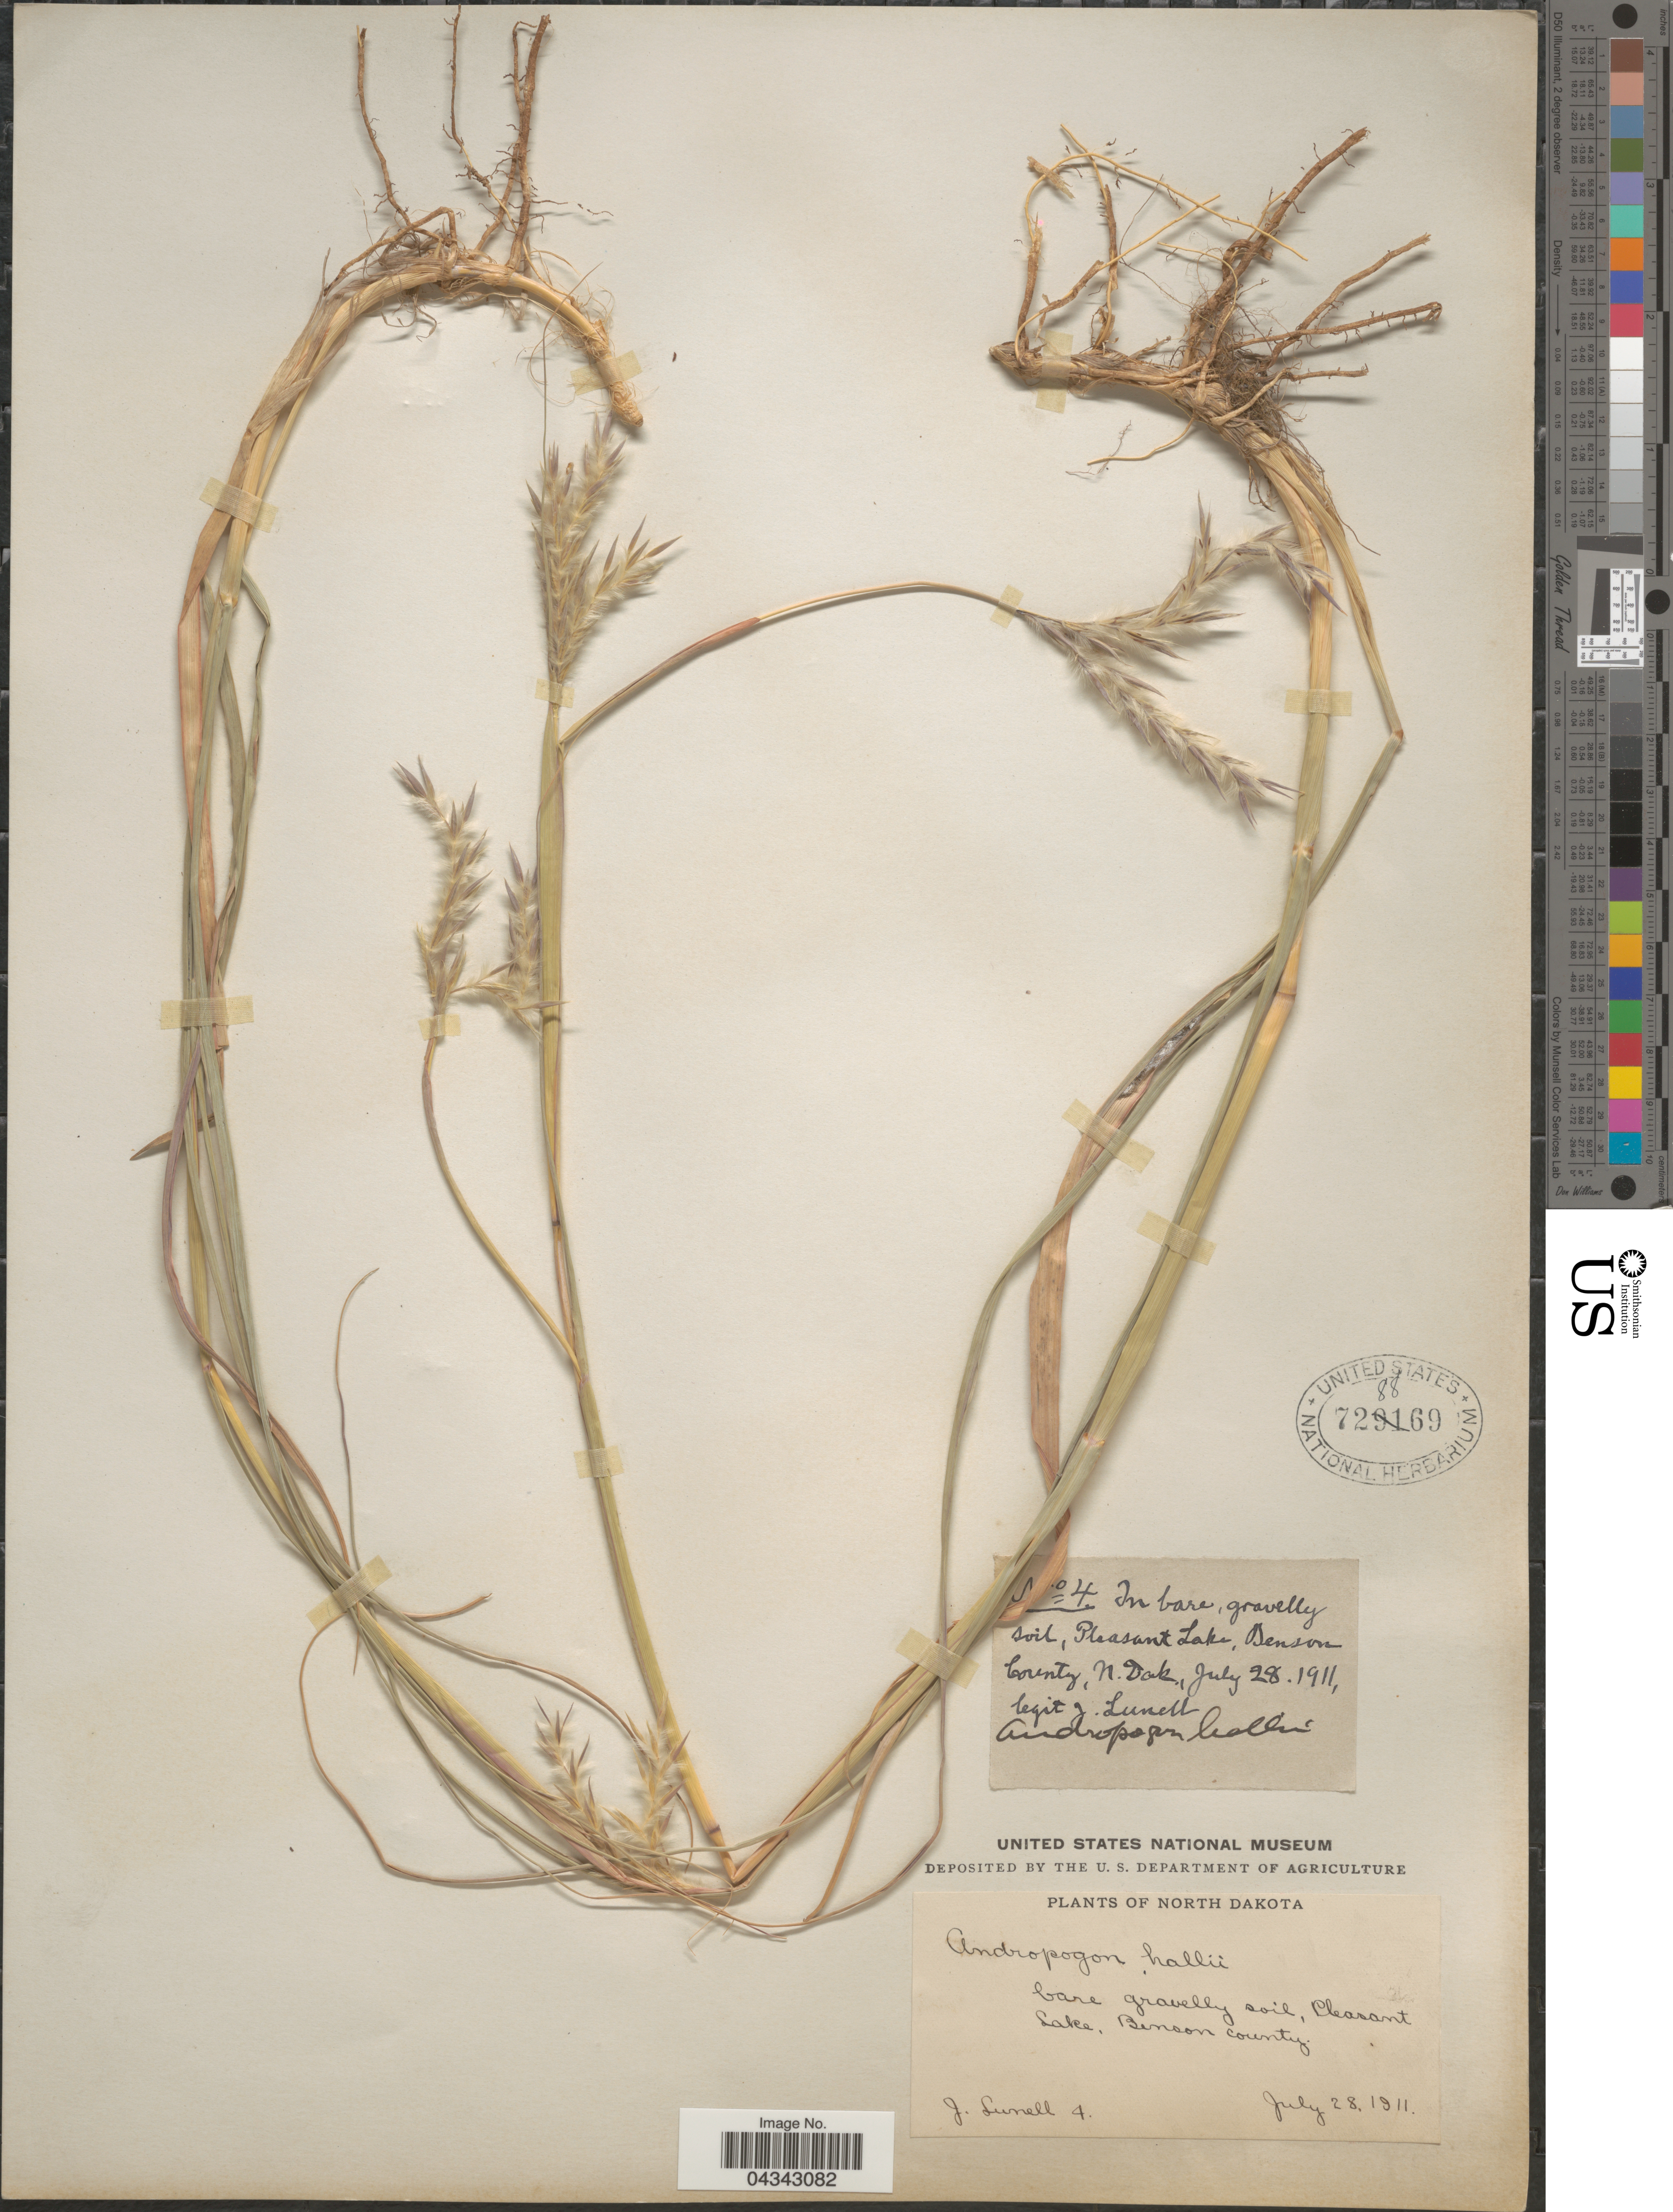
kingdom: Plantae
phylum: Tracheophyta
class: Liliopsida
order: Poales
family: Poaceae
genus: Andropogon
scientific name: Andropogon gerardii subsp. hallii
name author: (Hack.) Wipff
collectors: J. Lunell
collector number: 4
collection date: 1911-07-28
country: United States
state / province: North Dakota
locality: Bare gravelly soil, Pleasant Lake, Benson county.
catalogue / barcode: US 728869